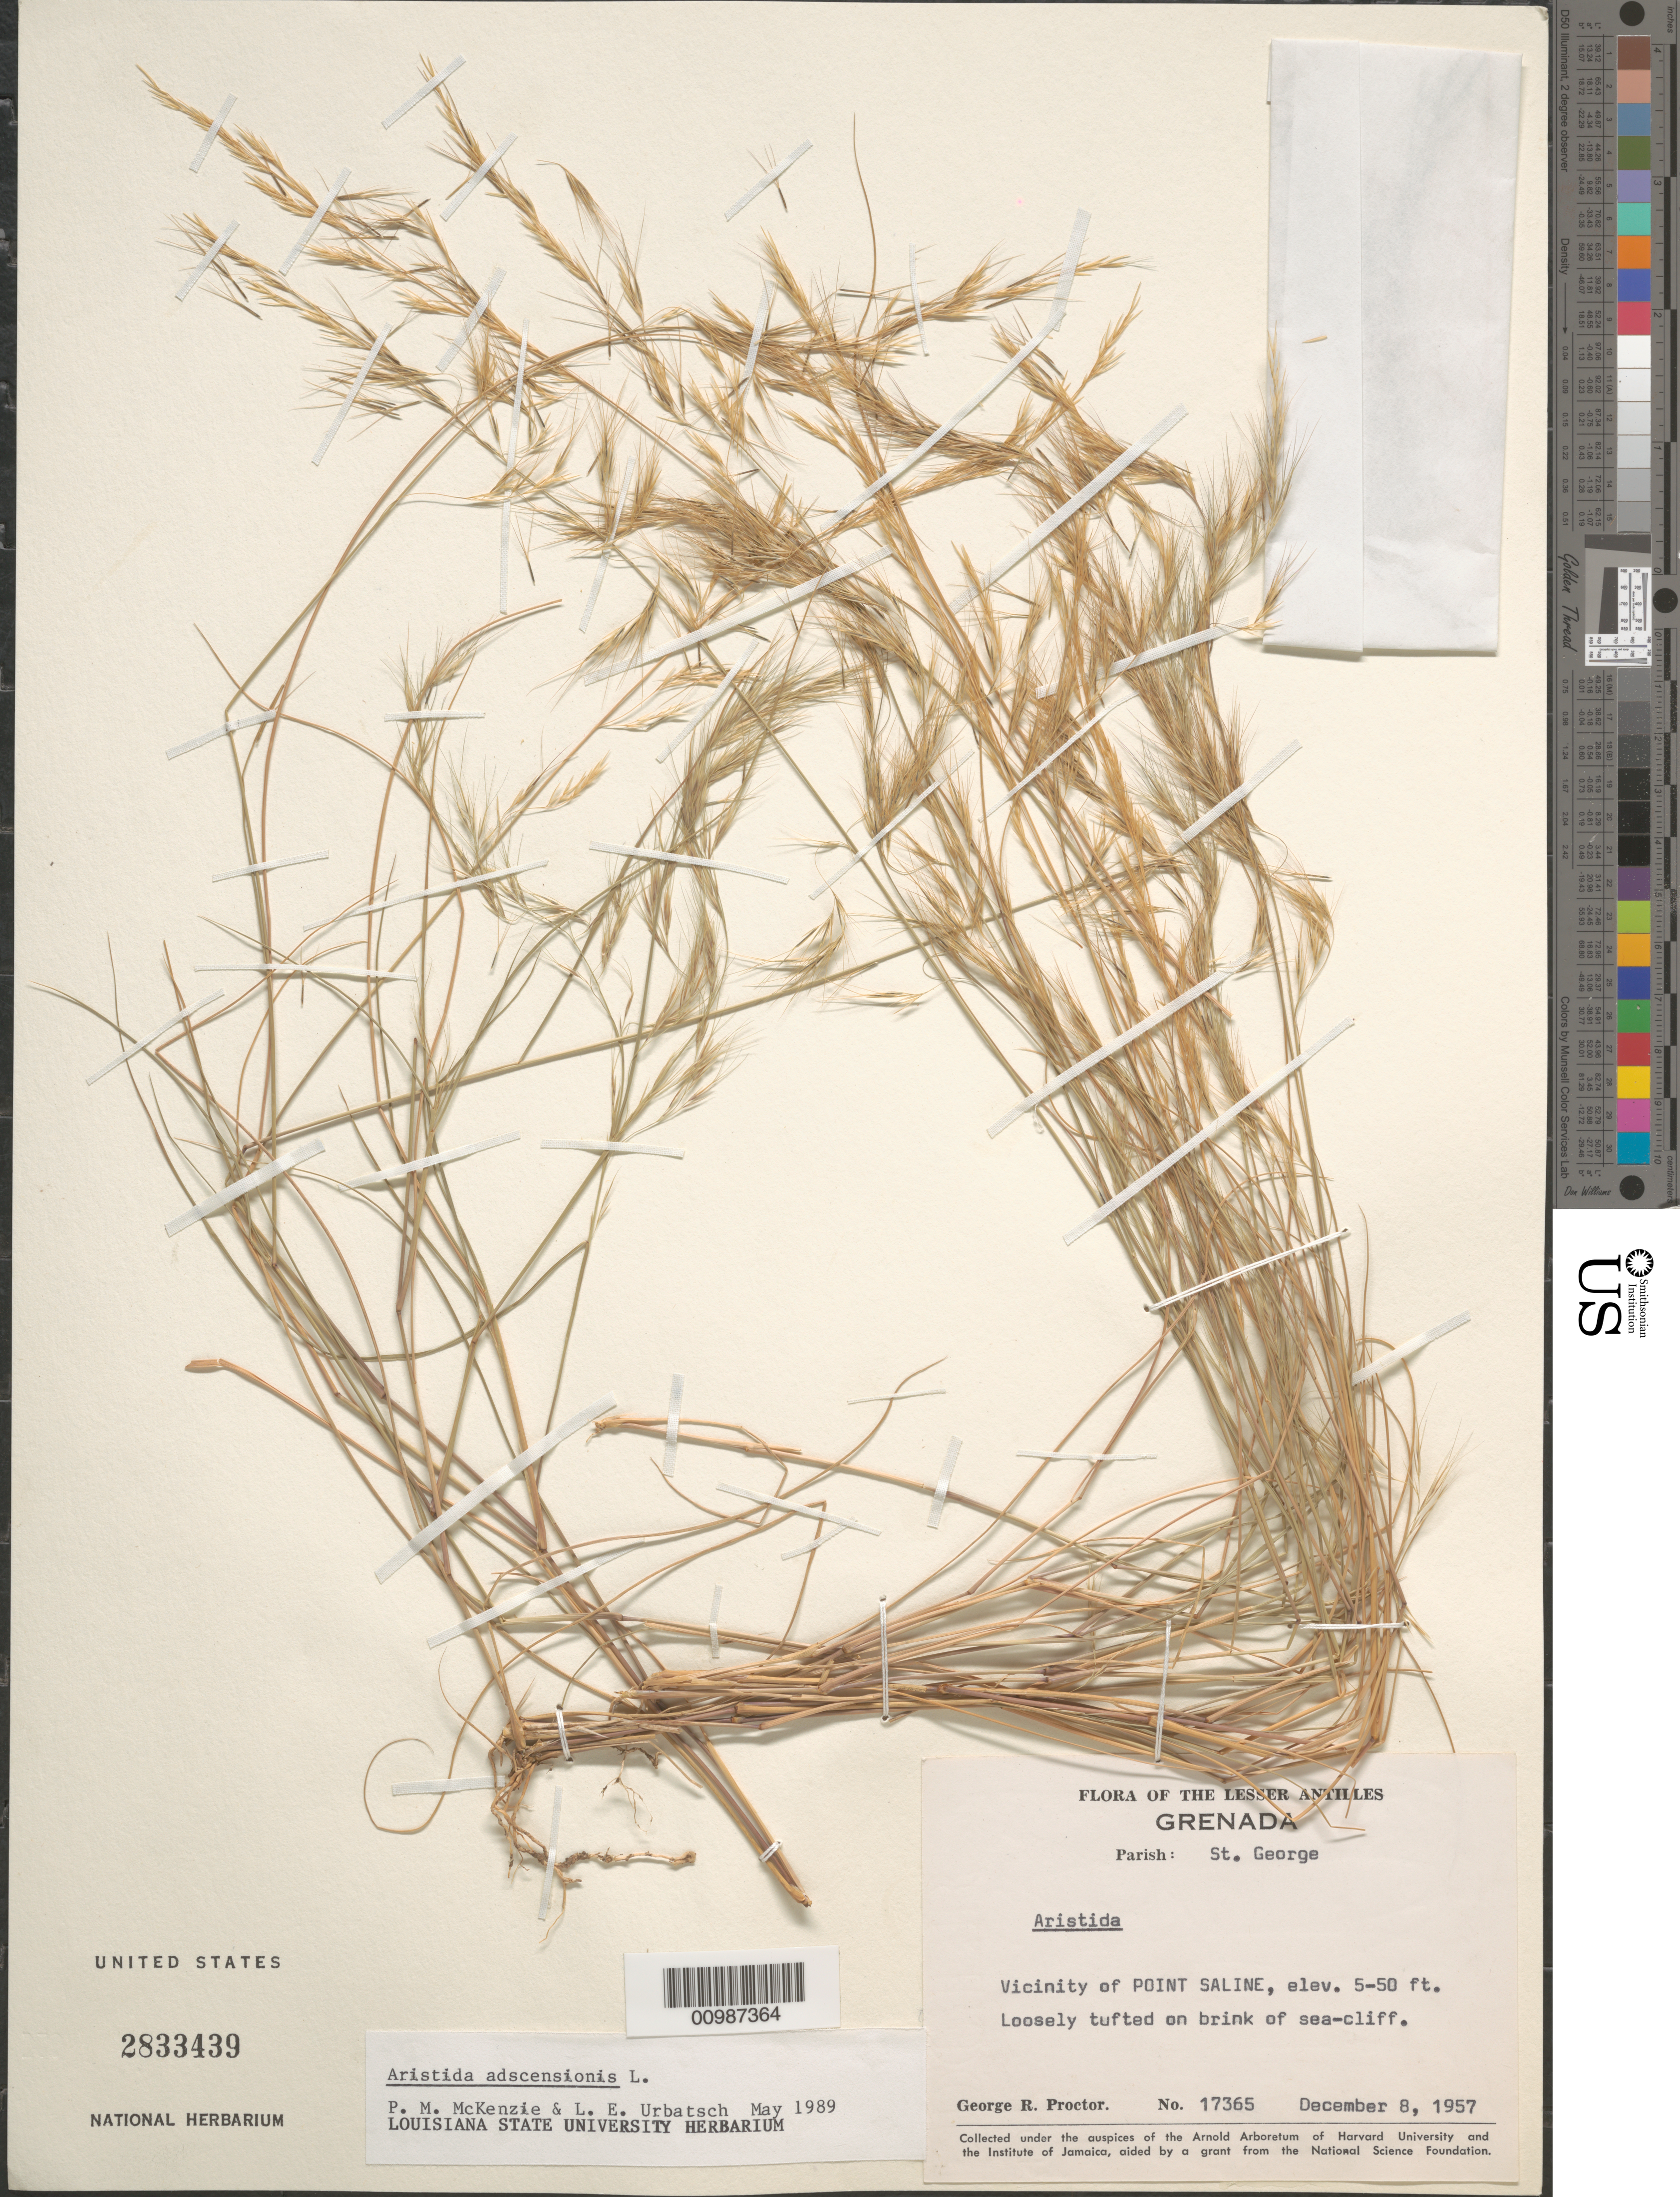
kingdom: Plantae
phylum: Tracheophyta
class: Liliopsida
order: Poales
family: Poaceae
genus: Aristida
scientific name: Aristida adscensionis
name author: L.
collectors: G. R. Proctor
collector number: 17365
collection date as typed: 08 Dec 1957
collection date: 1957-12-08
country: Grenada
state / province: Saint George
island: Grenada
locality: Vicinity of Point Saline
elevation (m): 2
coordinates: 0 N, 0 E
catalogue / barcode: US 2833439